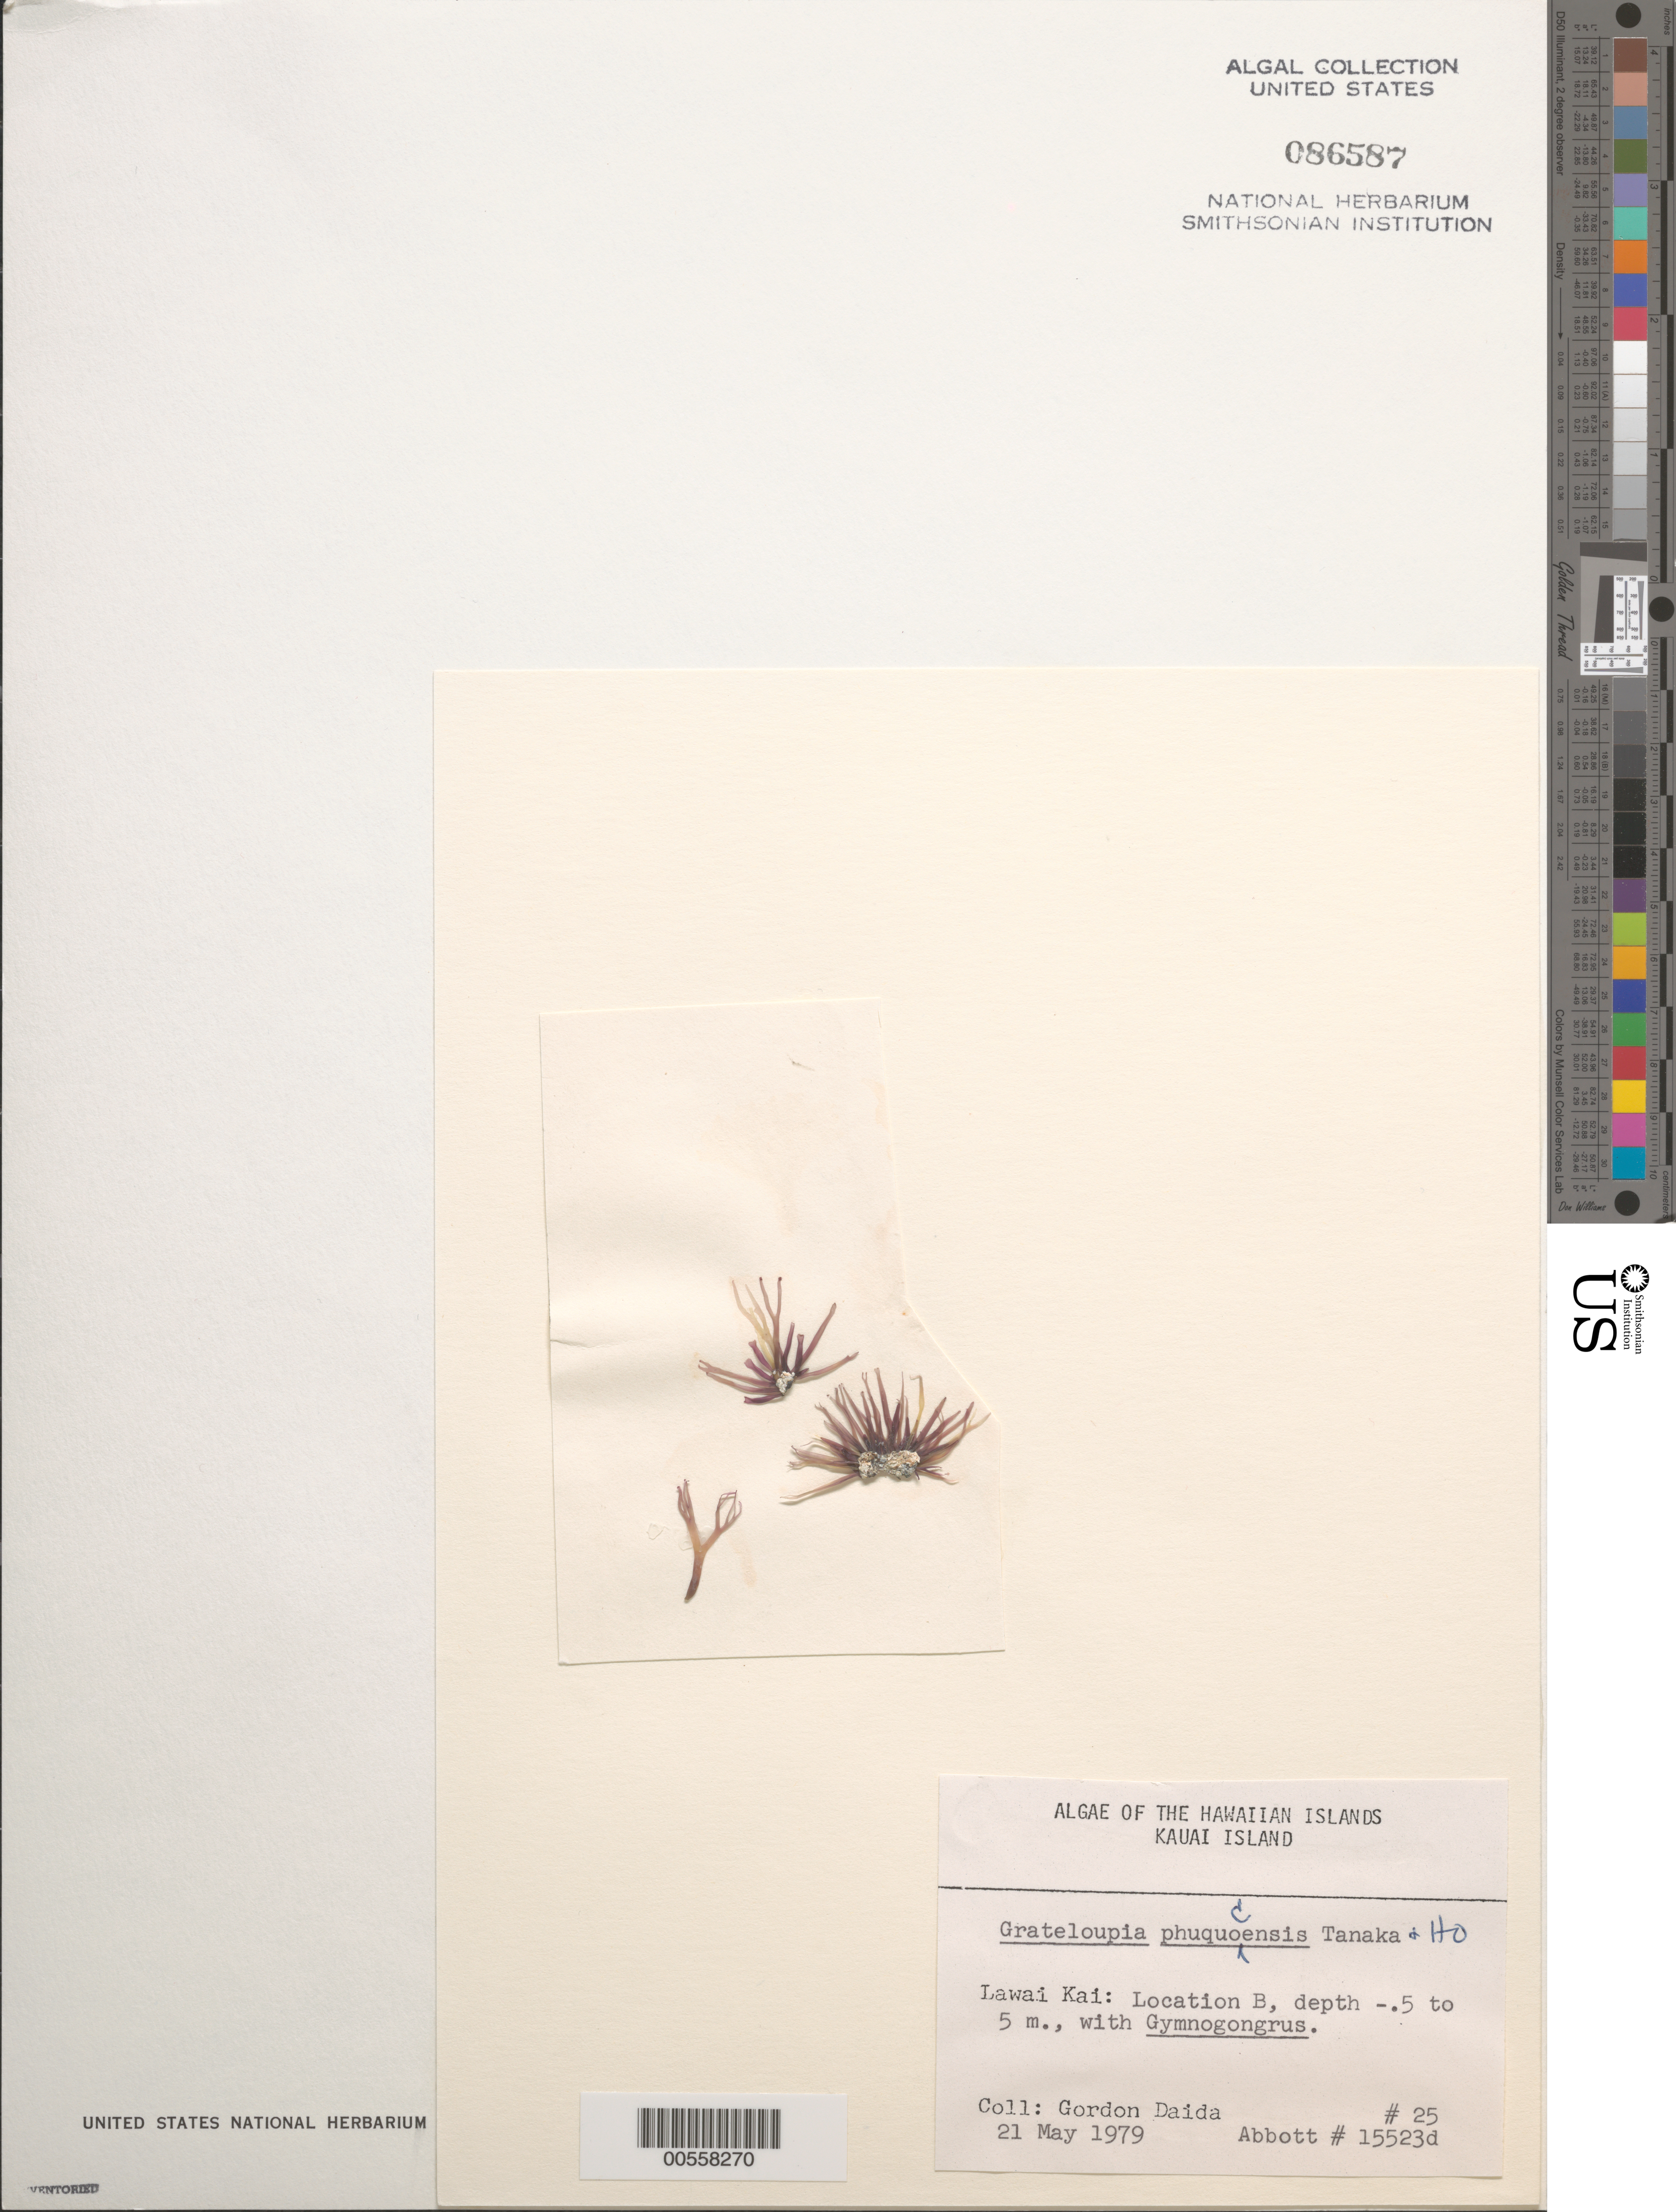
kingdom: Plantae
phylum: Rhodophyta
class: Florideophyceae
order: Halymeniales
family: Halymeniaceae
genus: Grateloupia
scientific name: Grateloupia phuquocensis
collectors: G. Daida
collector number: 25 & IAA 15523D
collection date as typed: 21 May 1979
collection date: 1979-05-21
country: United States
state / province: Hawaii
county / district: Kauai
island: Kaua'i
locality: Lawai Kai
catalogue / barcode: US 86587